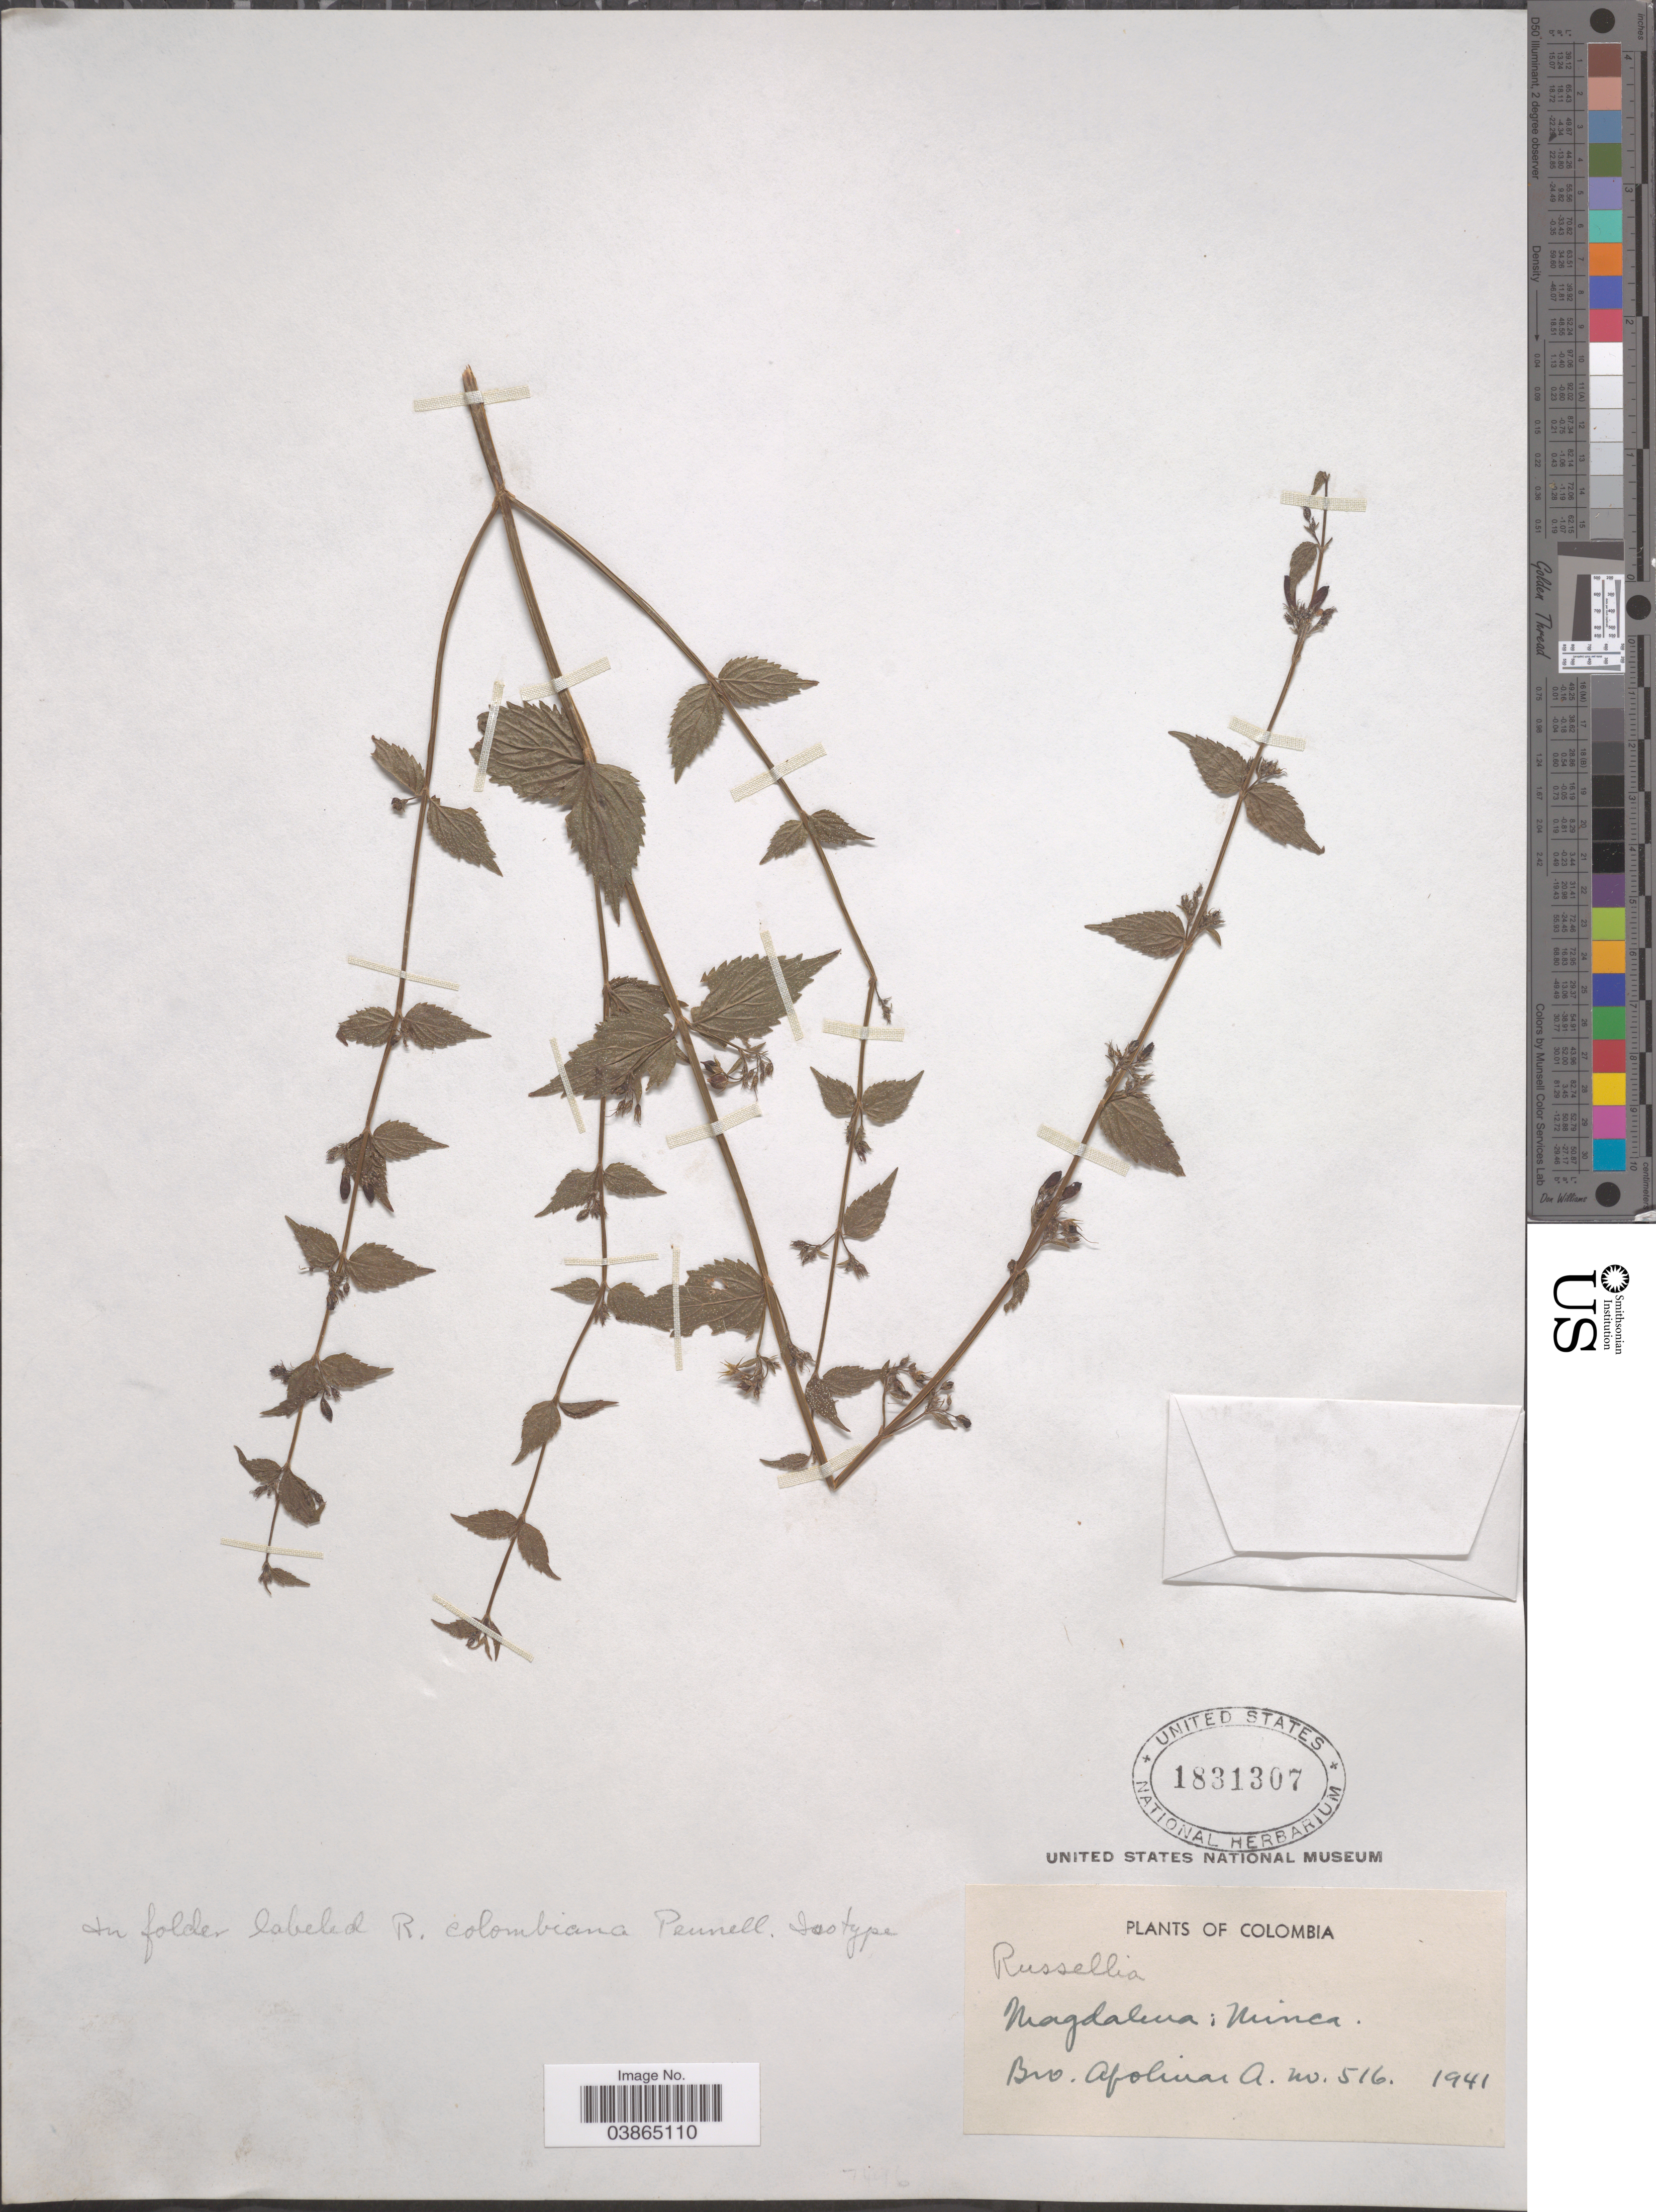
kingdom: Plantae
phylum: Tracheophyta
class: Magnoliopsida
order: Lamiales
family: Plantaginaceae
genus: Russelia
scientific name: Russelia sp.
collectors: Bro. Apolinar A.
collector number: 516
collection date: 1941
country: Colombia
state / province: Magdalena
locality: Minca.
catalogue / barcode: US 1831307